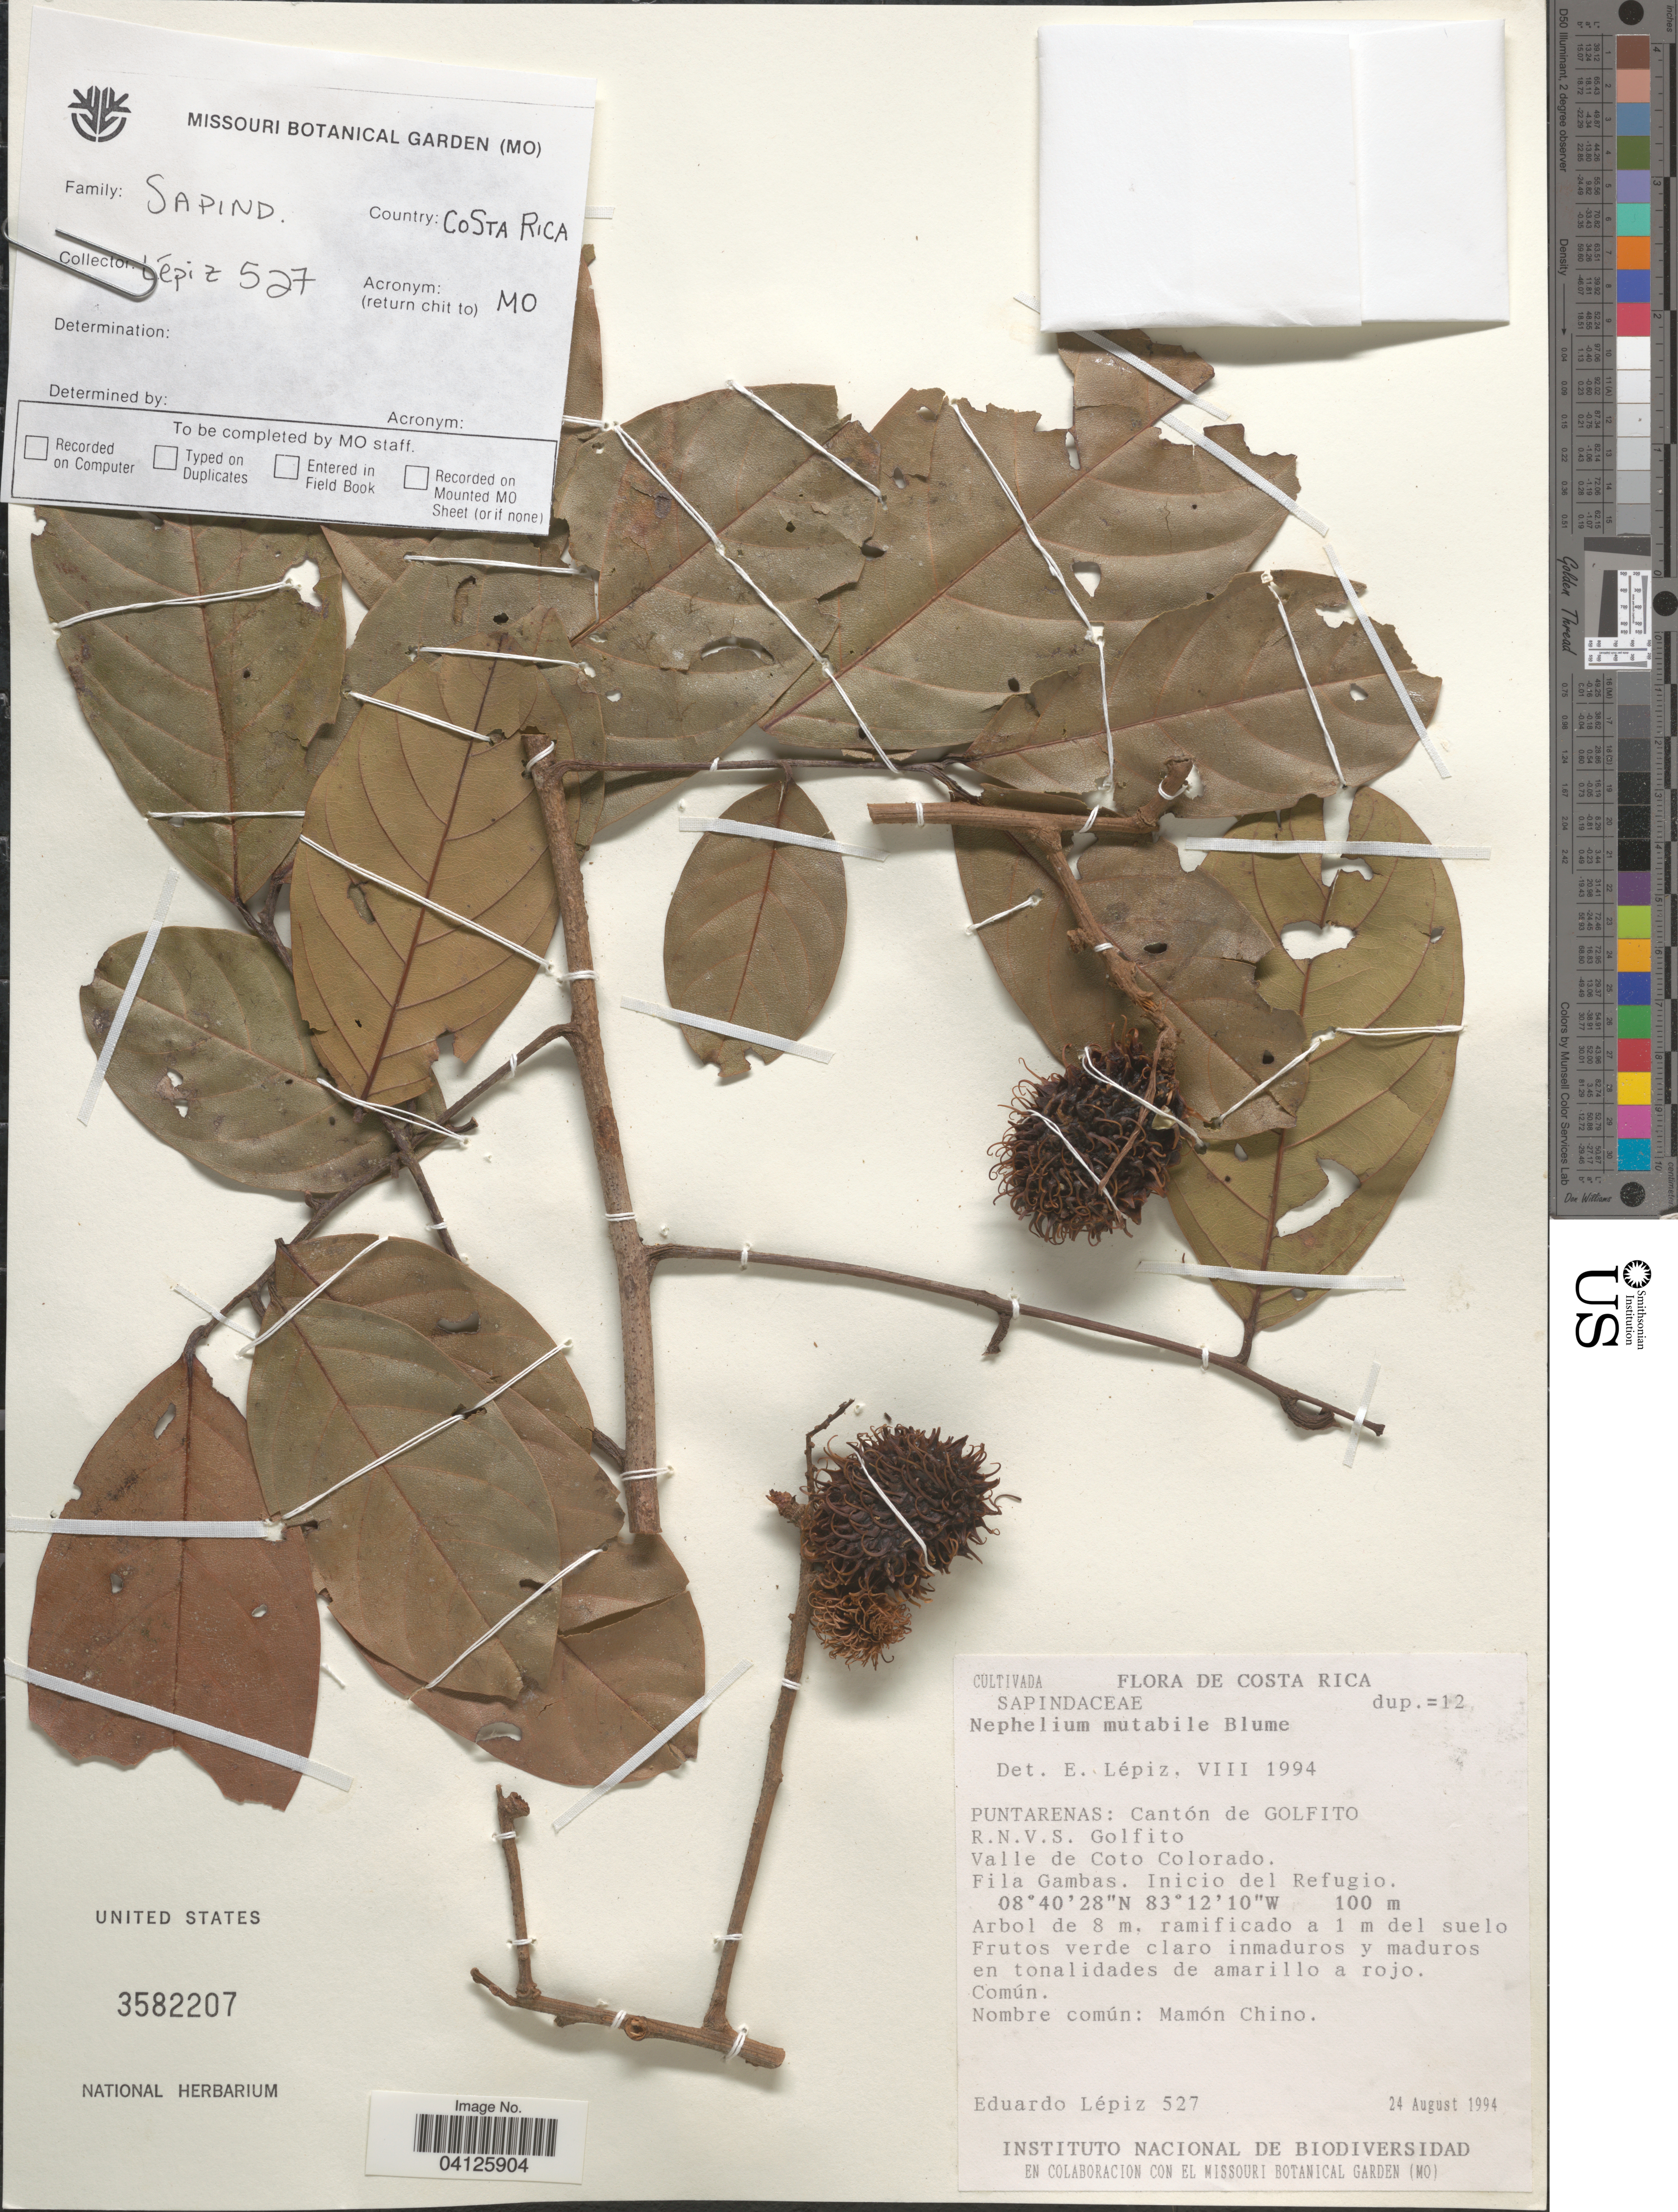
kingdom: Plantae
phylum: Tracheophyta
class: Magnoliopsida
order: Sapindales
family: Sapindaceae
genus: Nephelium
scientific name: Nephelium lappaceum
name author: L.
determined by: Acevedo-Rodriguez, P., (US), Smithsonian Institution - National Museum of Natural History (UNITED STATES)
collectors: E. Lépiz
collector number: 527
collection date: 1994-08-24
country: Costa Rica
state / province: Puntarenas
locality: Cantón de Golfito. R.N.V.S. Golfito. Valle de Coto Colorado. Fila Gambas. Inicio del Refugio.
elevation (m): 100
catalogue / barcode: US 3582207